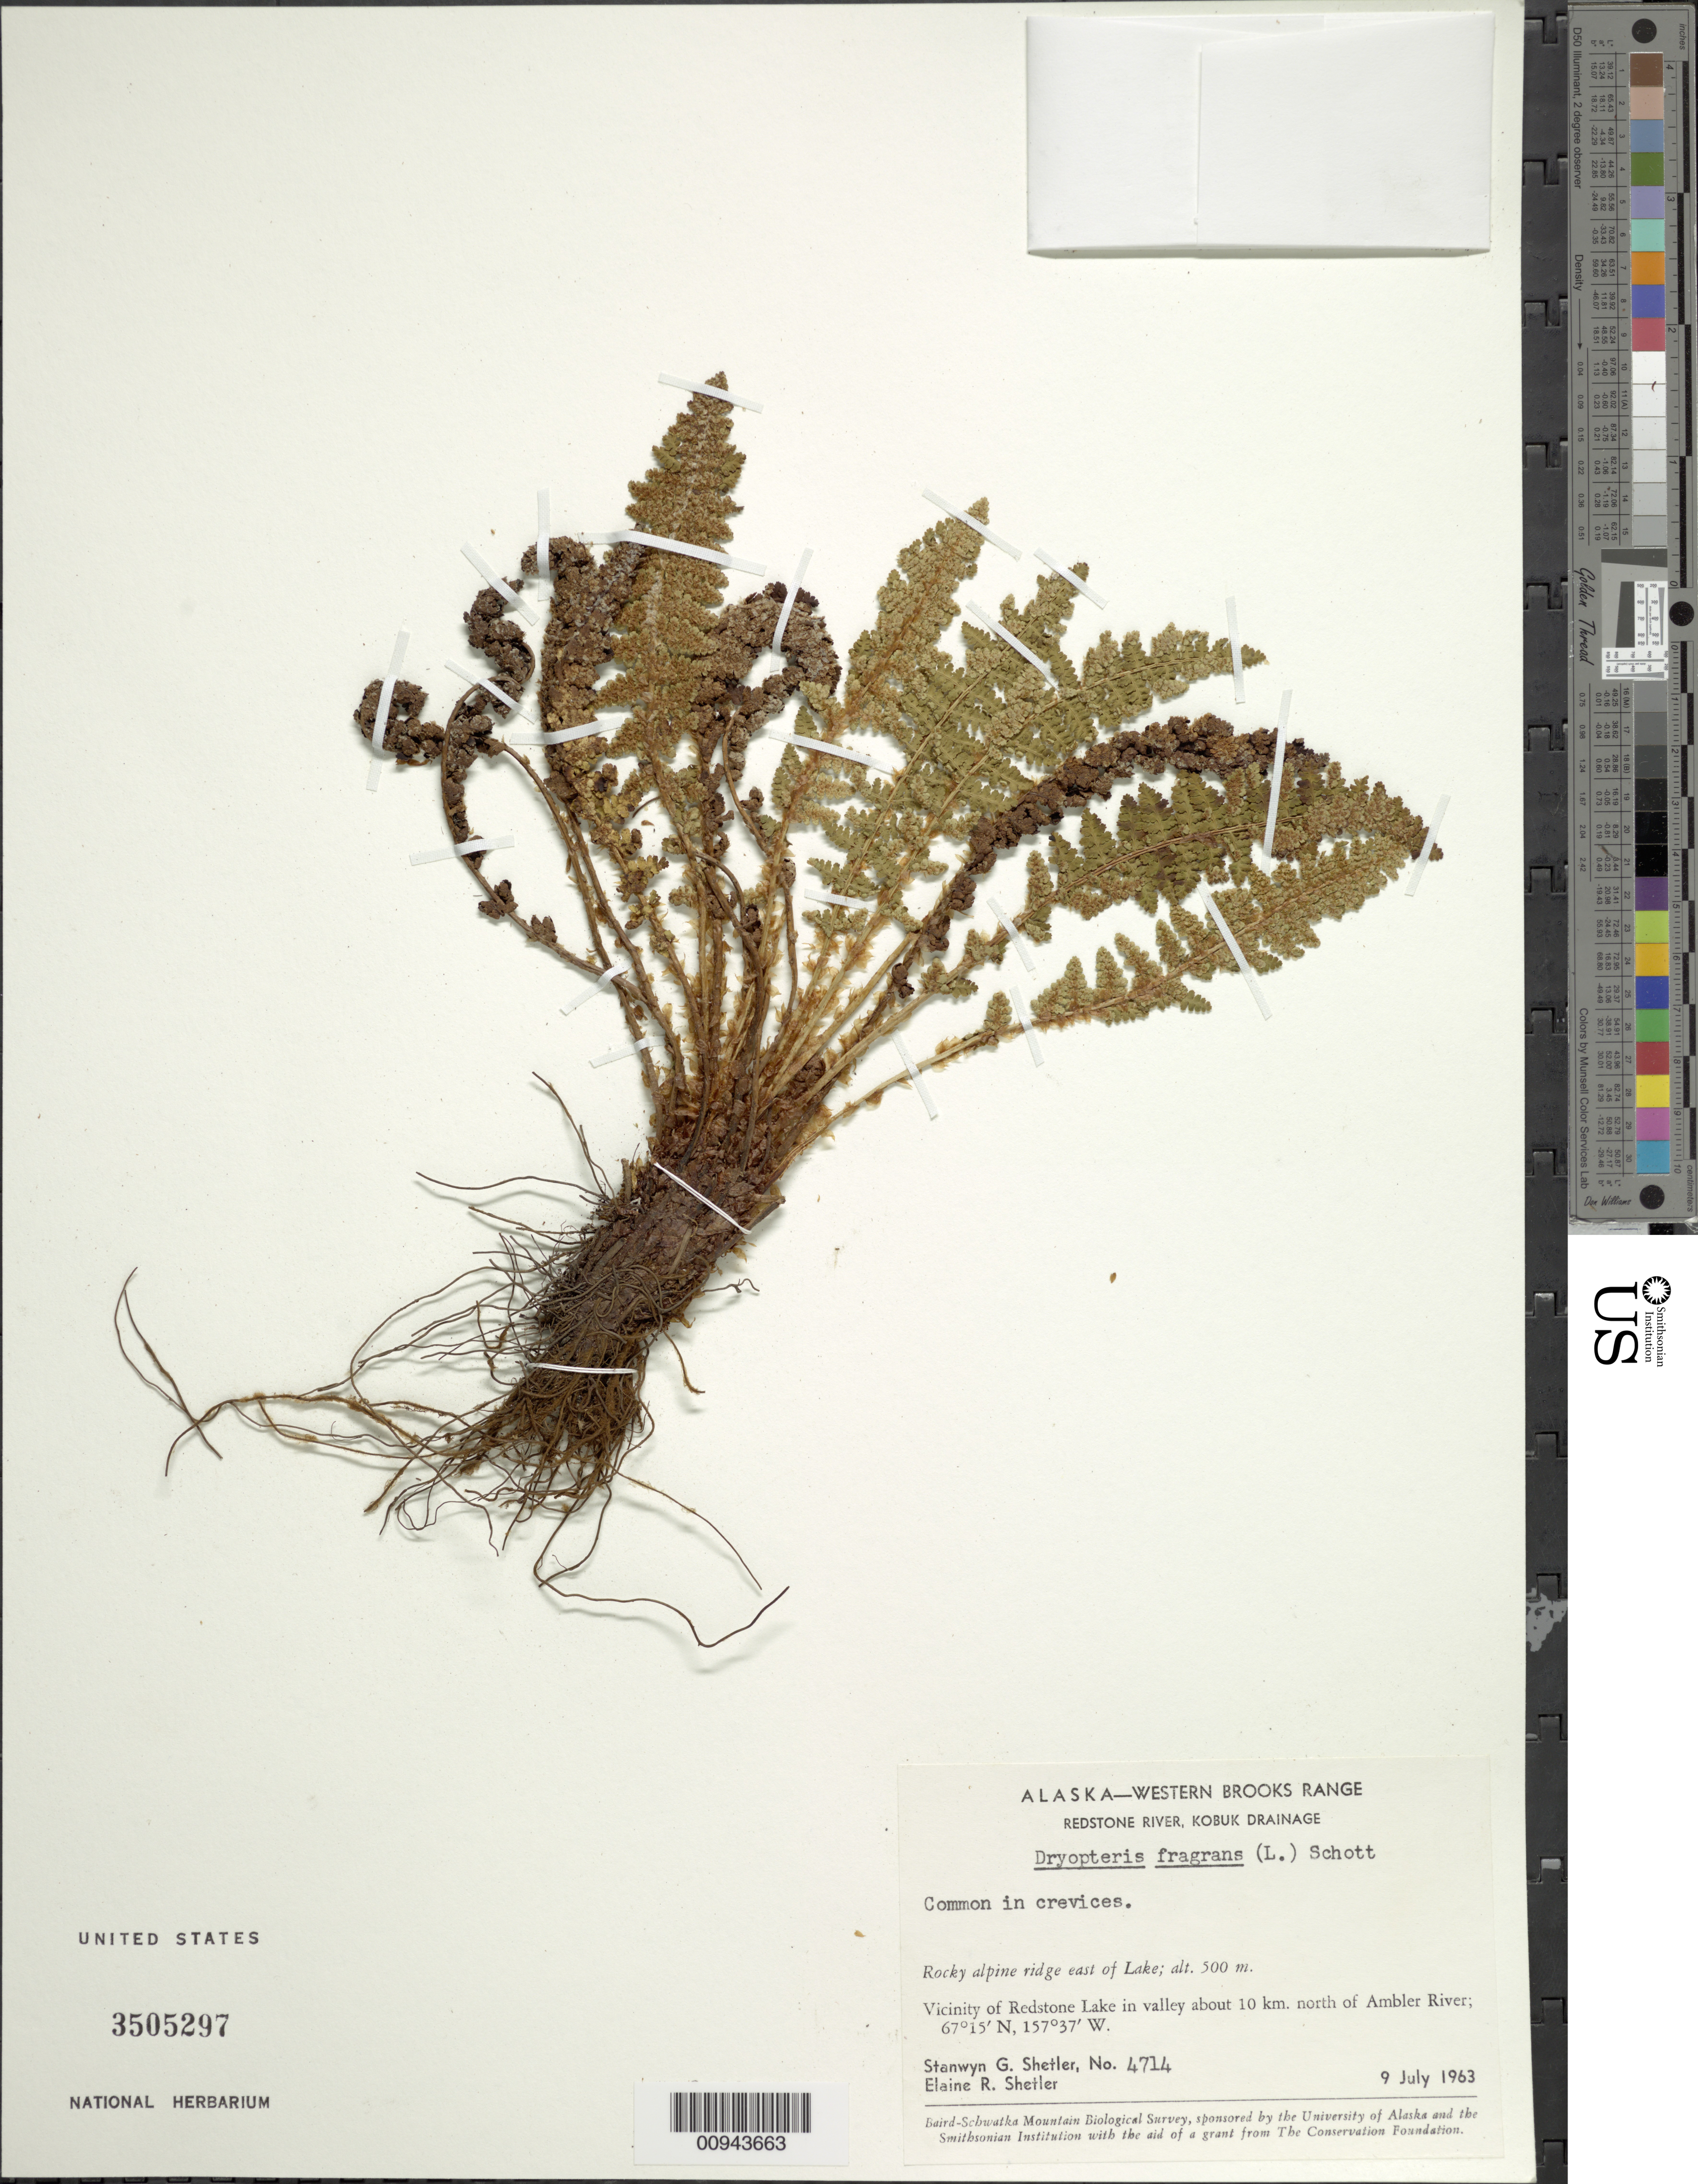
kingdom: Plantae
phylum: Tracheophyta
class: Polypodiopsida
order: Polypodiales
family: Dryopteridaceae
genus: Dryopteris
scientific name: Dryopteris fragrans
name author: (L.) Schott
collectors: S. Shetler & E. R. Shetler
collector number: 4714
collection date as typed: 09 Jul 1963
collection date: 1963-07-09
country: United States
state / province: Alaska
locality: Vicinity of Redstone Lake in valley about 10 km. north of Ambler River. Western Brooks Range, Redstone River, Kobuk Drainage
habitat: Rocky alpine ridge east of Lake.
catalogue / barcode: US 3505297